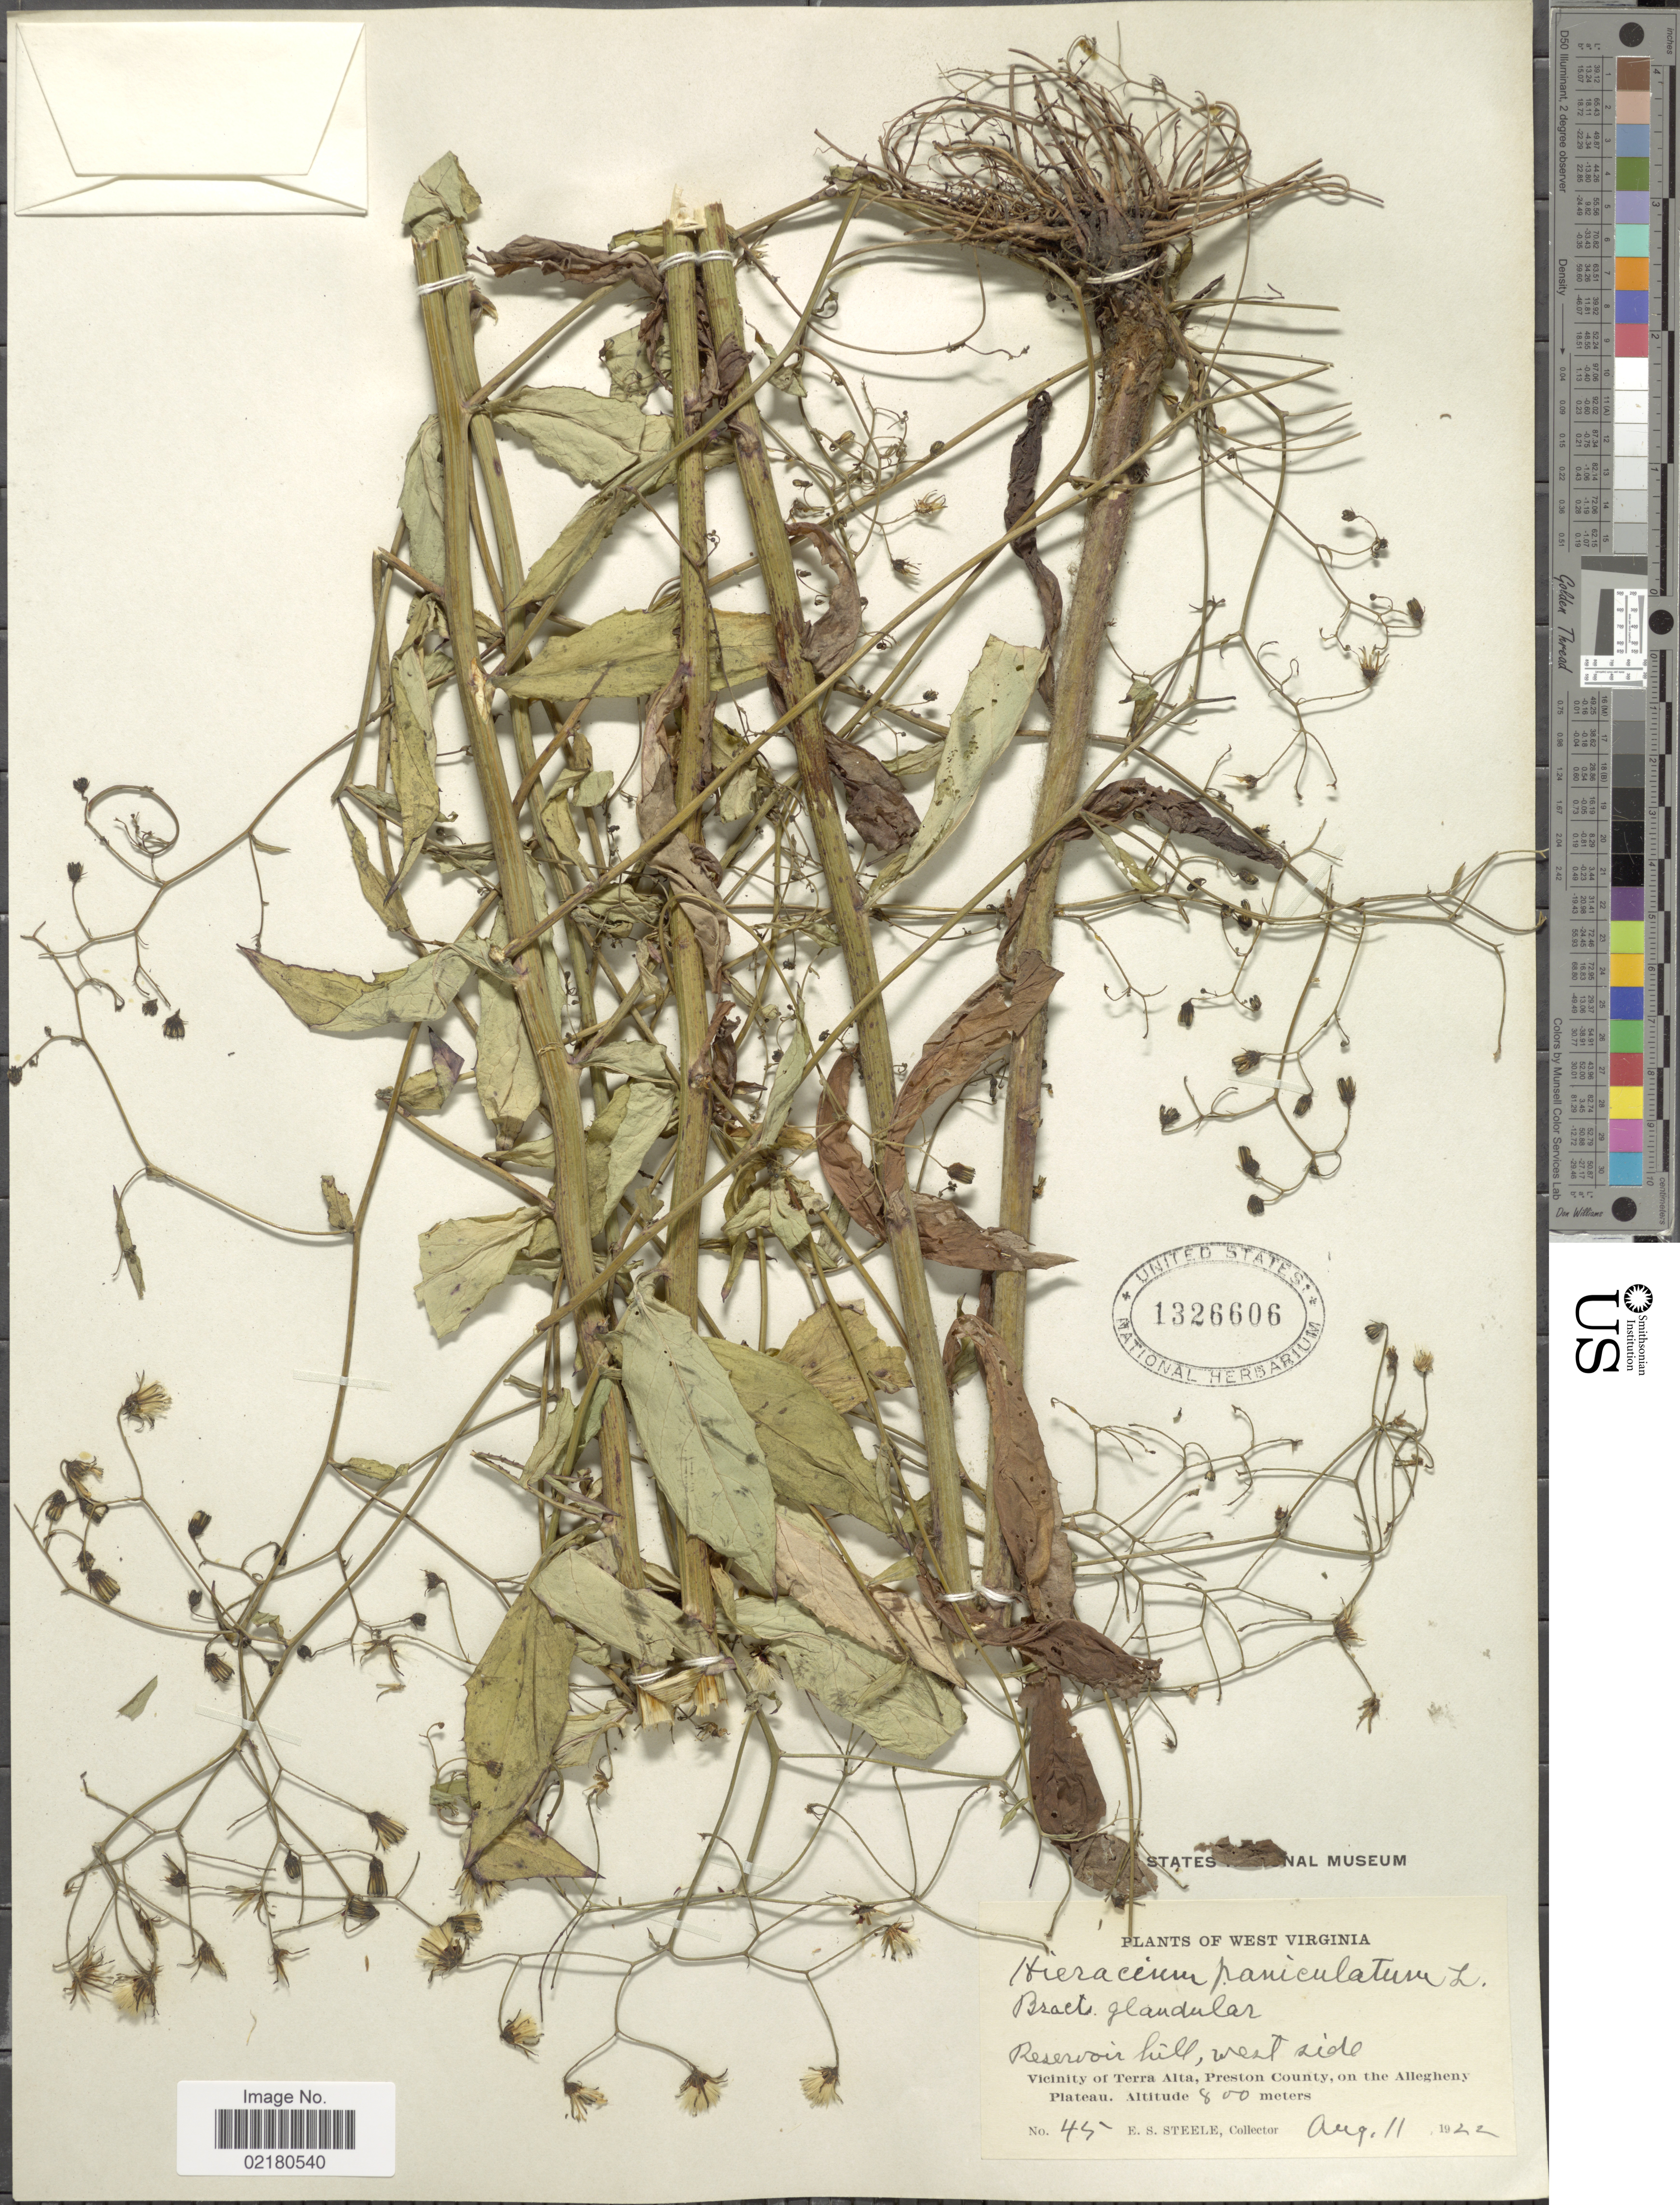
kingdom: Plantae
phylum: Tracheophyta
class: Magnoliopsida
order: Asterales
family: Asteraceae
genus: Hieracium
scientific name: Hieracium paniculatum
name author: L.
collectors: E. Steele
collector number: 45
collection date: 1922-08-11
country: United States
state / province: West Virginia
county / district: Preston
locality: Vicinity of Terra Alta, Preston County, on the Allegheny Plateau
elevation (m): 800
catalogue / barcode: US 1326606